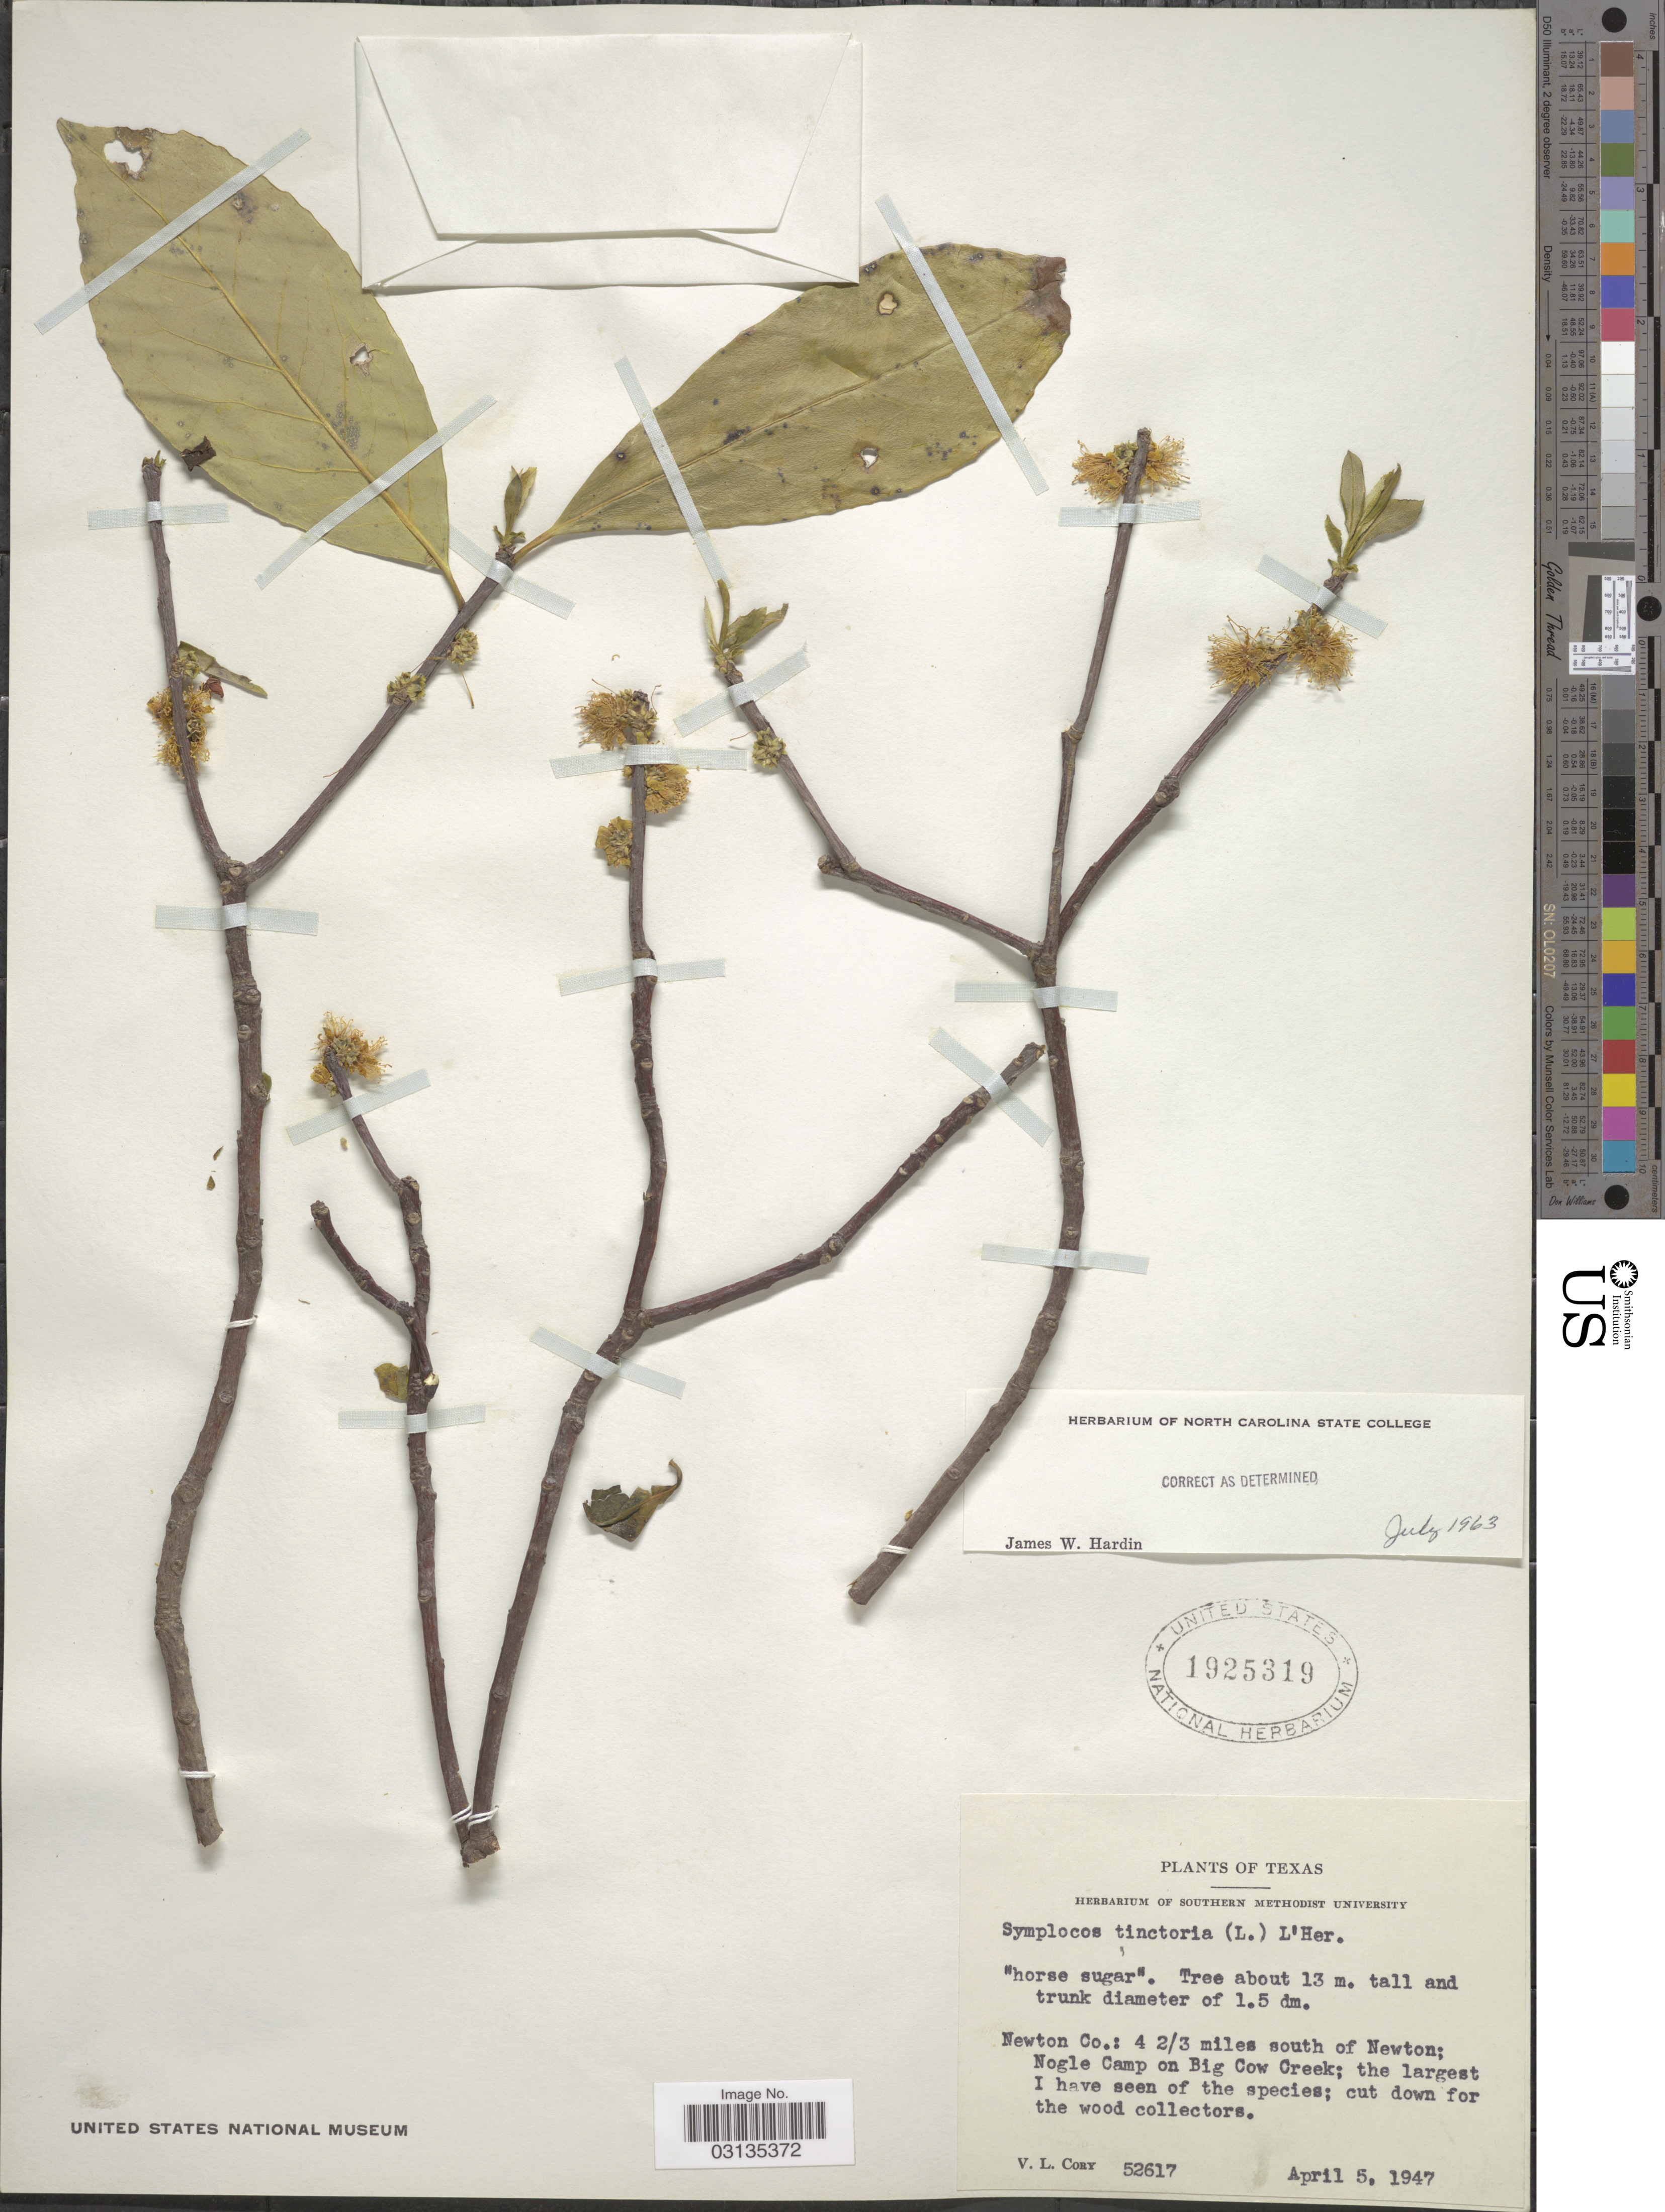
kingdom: Plantae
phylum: Tracheophyta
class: Magnoliopsida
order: Ericales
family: Symplocaceae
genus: Symplocos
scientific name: Symplocos tinctoria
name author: (L.) L'Hér.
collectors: V. Cory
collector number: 52617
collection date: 1947-04-05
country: United States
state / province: Texas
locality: Newton Co.: 4 2/3 miles south of Newton; Nogle Camp on Big Cow Creek.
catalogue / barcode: US 1925319